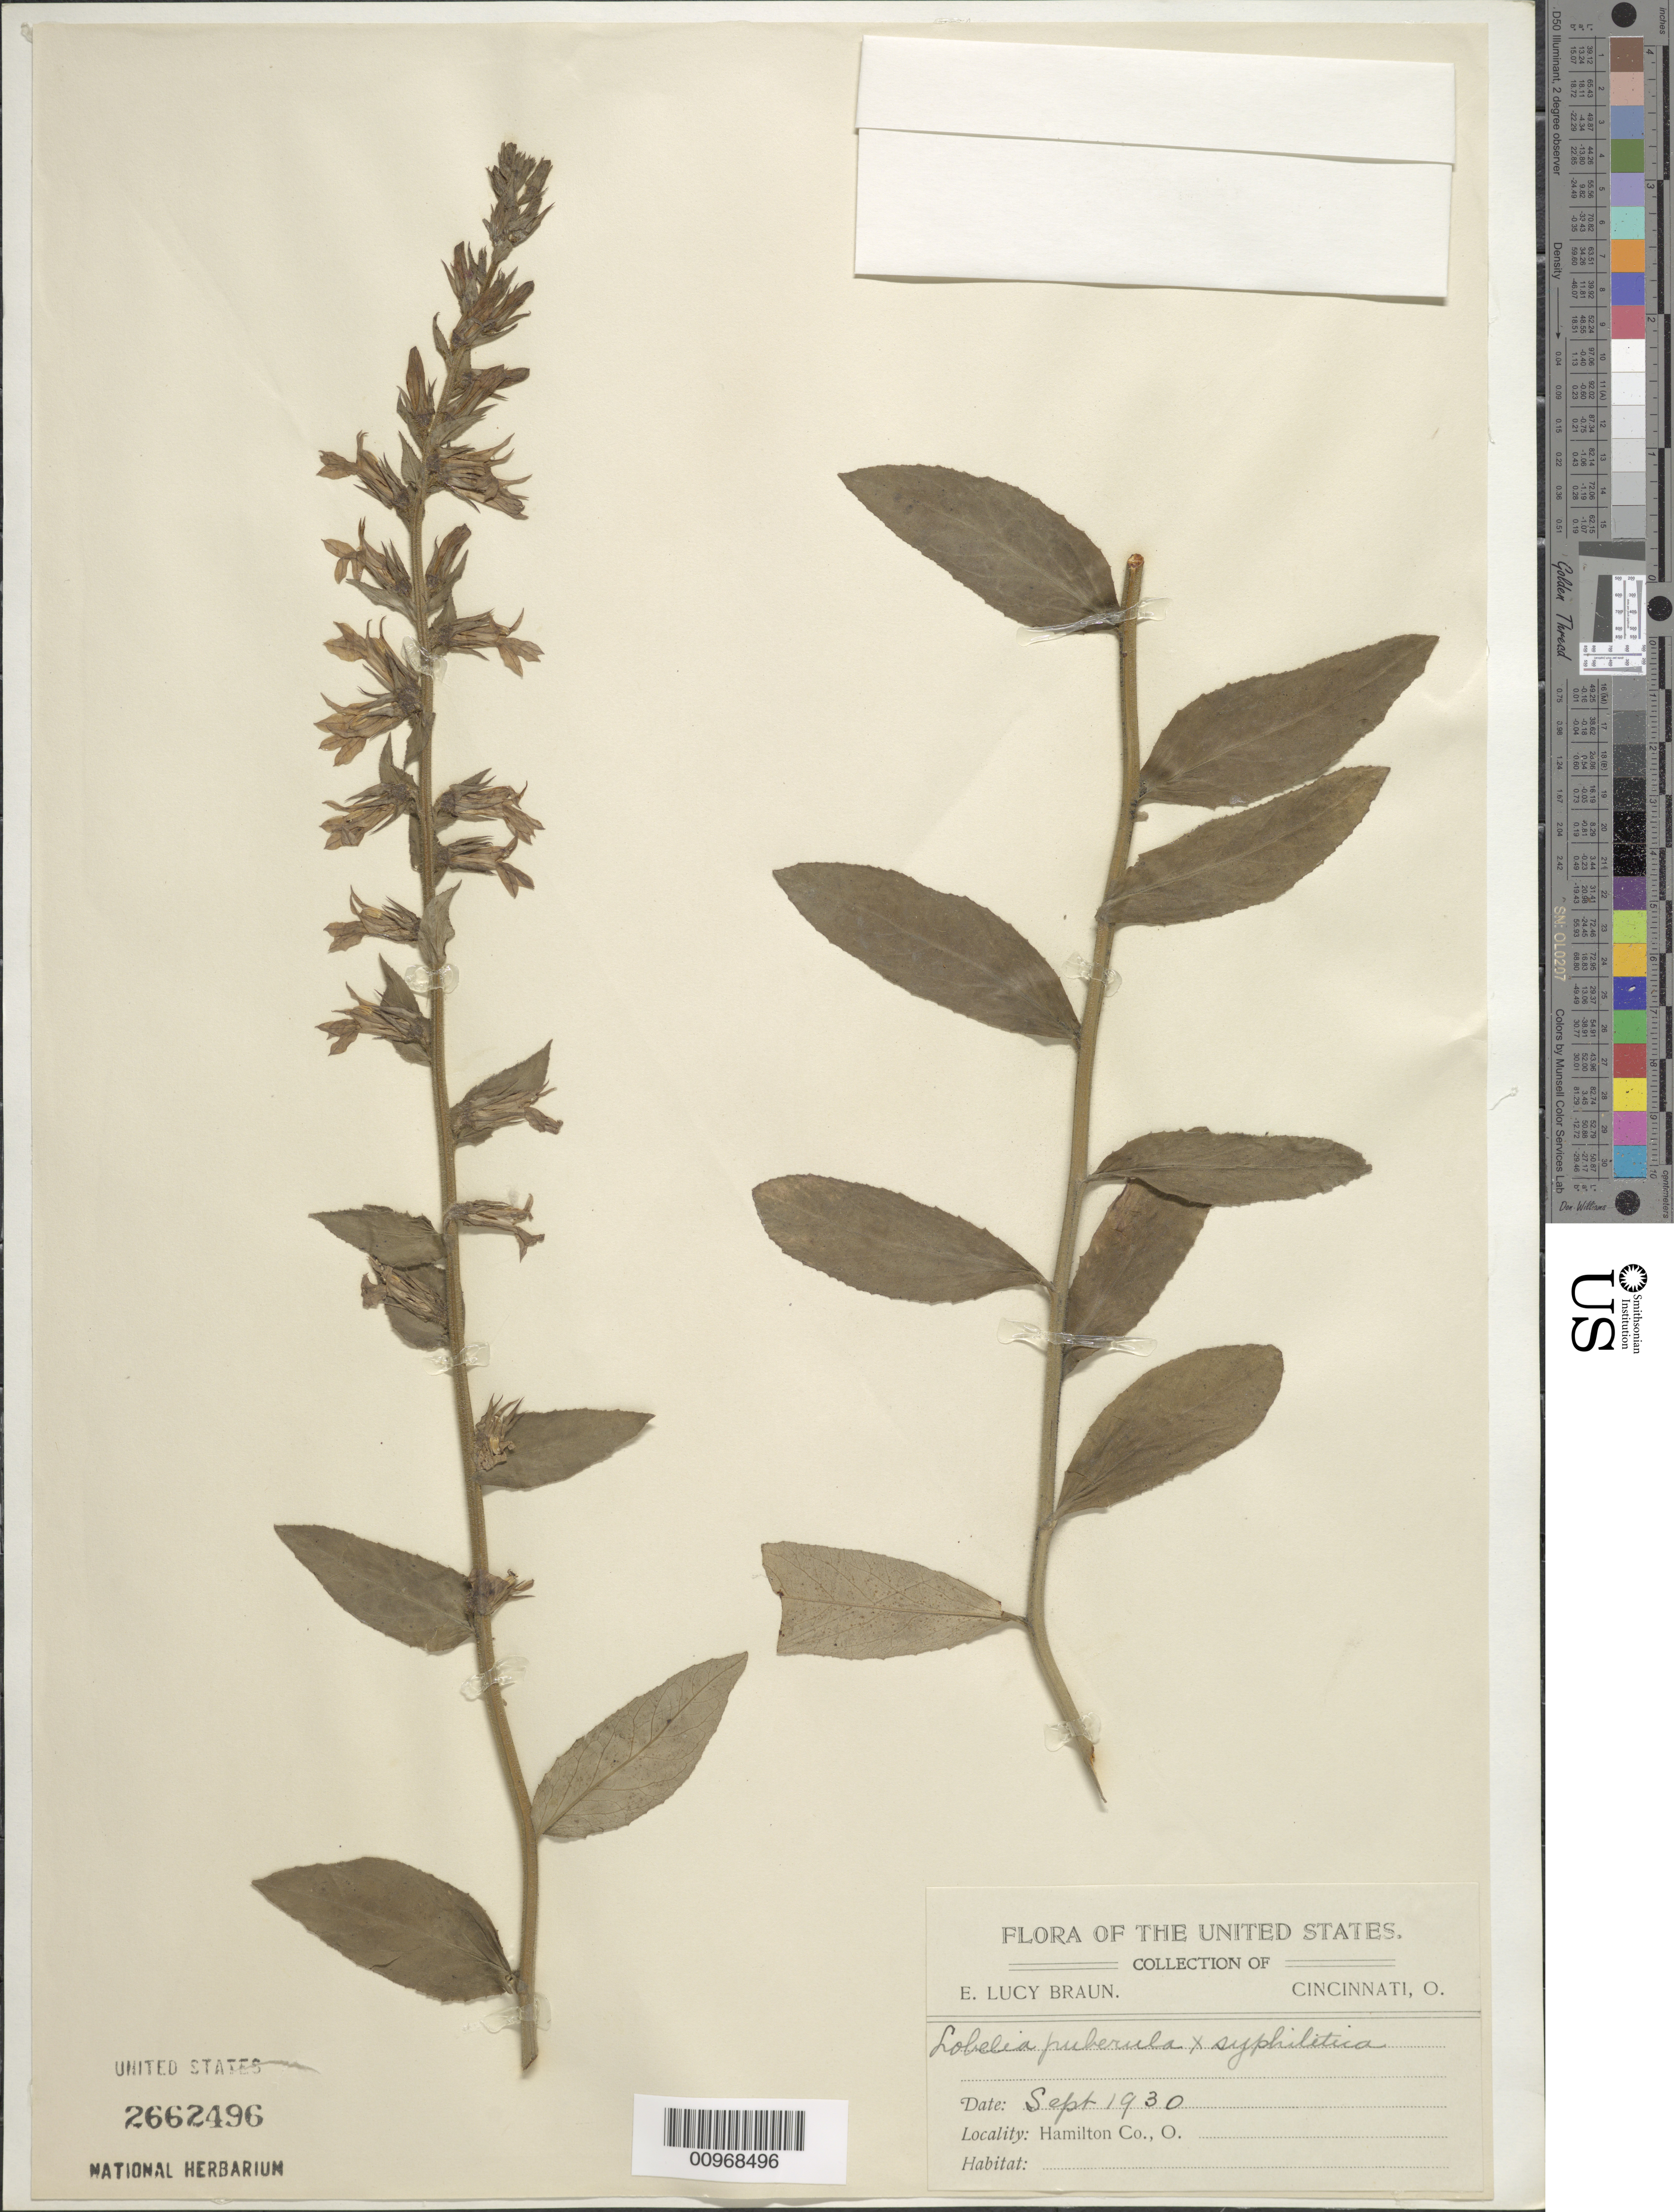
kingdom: Plantae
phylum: Tracheophyta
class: Magnoliopsida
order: Asterales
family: Campanulaceae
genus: Lobelia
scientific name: Lobelia puberula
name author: Michx.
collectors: E. L. Braun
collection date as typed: Sep 1930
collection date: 1930-09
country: United States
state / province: Ohio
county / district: Hamilton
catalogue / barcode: US 2662496